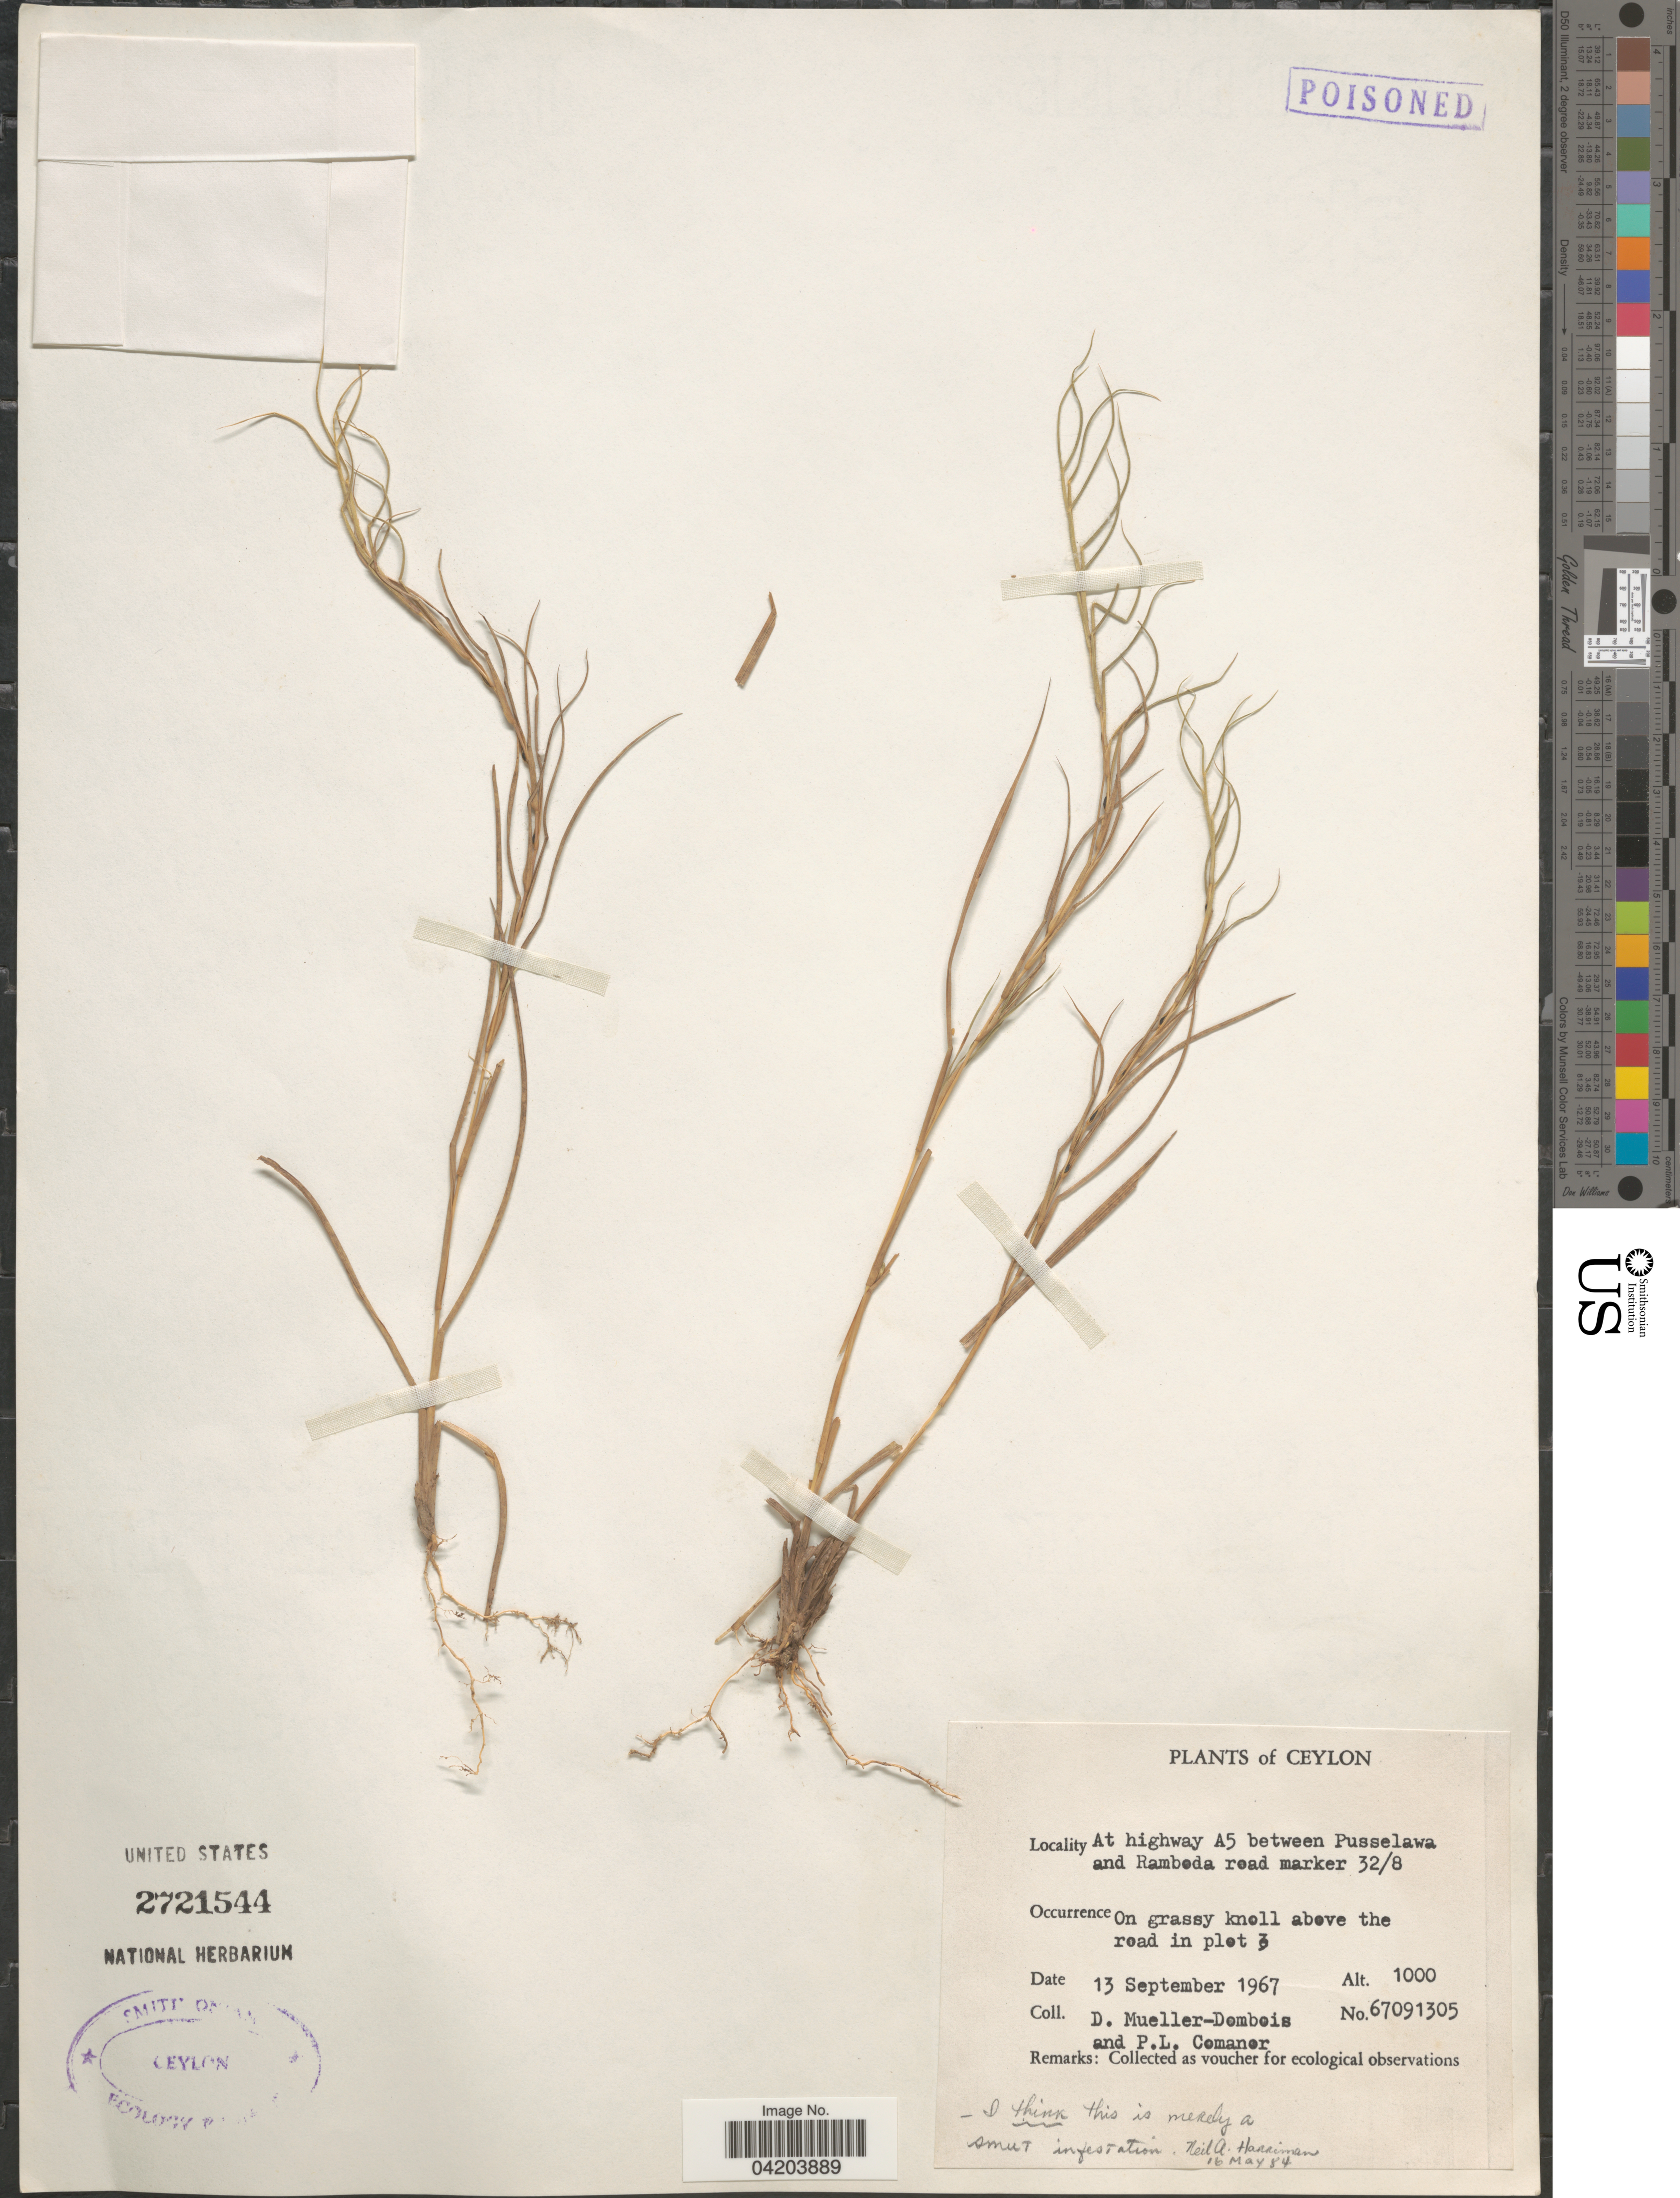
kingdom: Plantae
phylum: Tracheophyta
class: Liliopsida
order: Poales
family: Poaceae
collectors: D. Mueller-Dombois & P. Comanor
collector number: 67091305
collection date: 1967-09-13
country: Sri Lanka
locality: At highway A5 between Pusselawa and Ramboda road marker 32/8. On grassy knoll above the road in plot 3.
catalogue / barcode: US 2721544